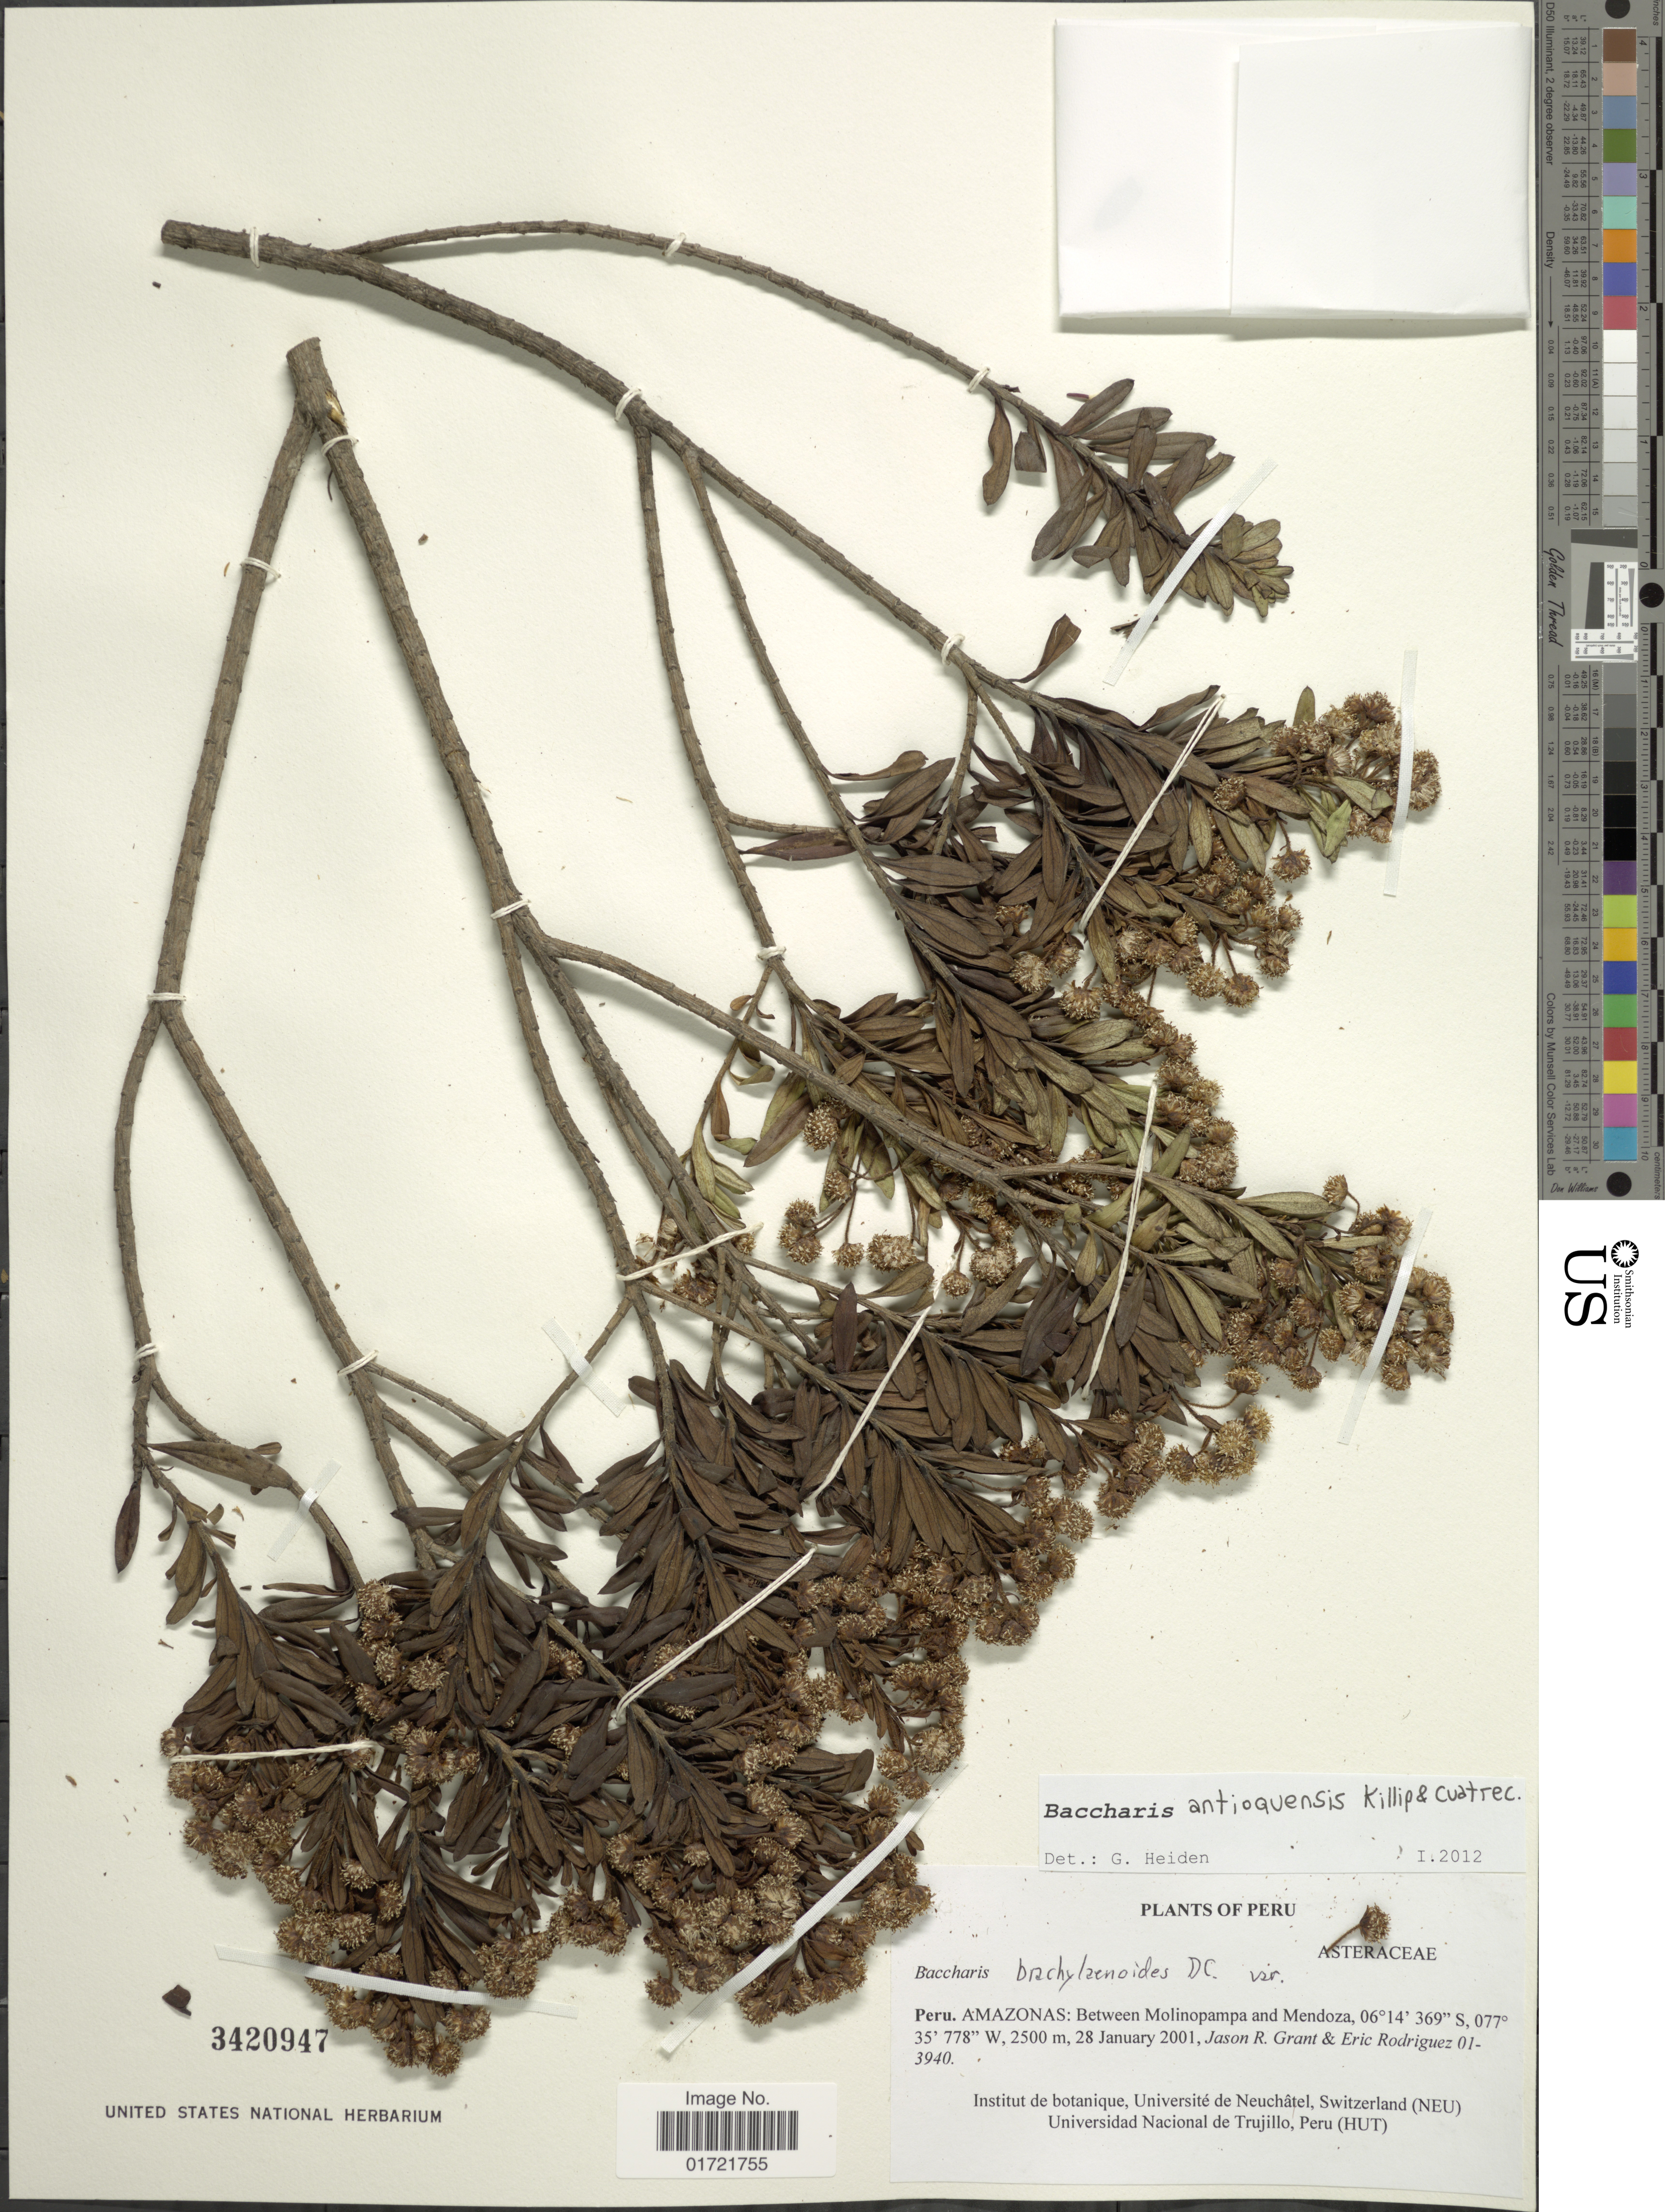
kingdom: Plantae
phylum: Tracheophyta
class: Magnoliopsida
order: Asterales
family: Asteraceae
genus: Baccharis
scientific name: Baccharis antioquensis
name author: Killip & Cuatrec.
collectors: J. R. Grant & E. Rodriguez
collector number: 01-3940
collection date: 2001-01-28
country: Peru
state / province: Amazonas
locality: Amazonas: Between Molinopampa and Mendoza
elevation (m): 2500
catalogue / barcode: US 3420947